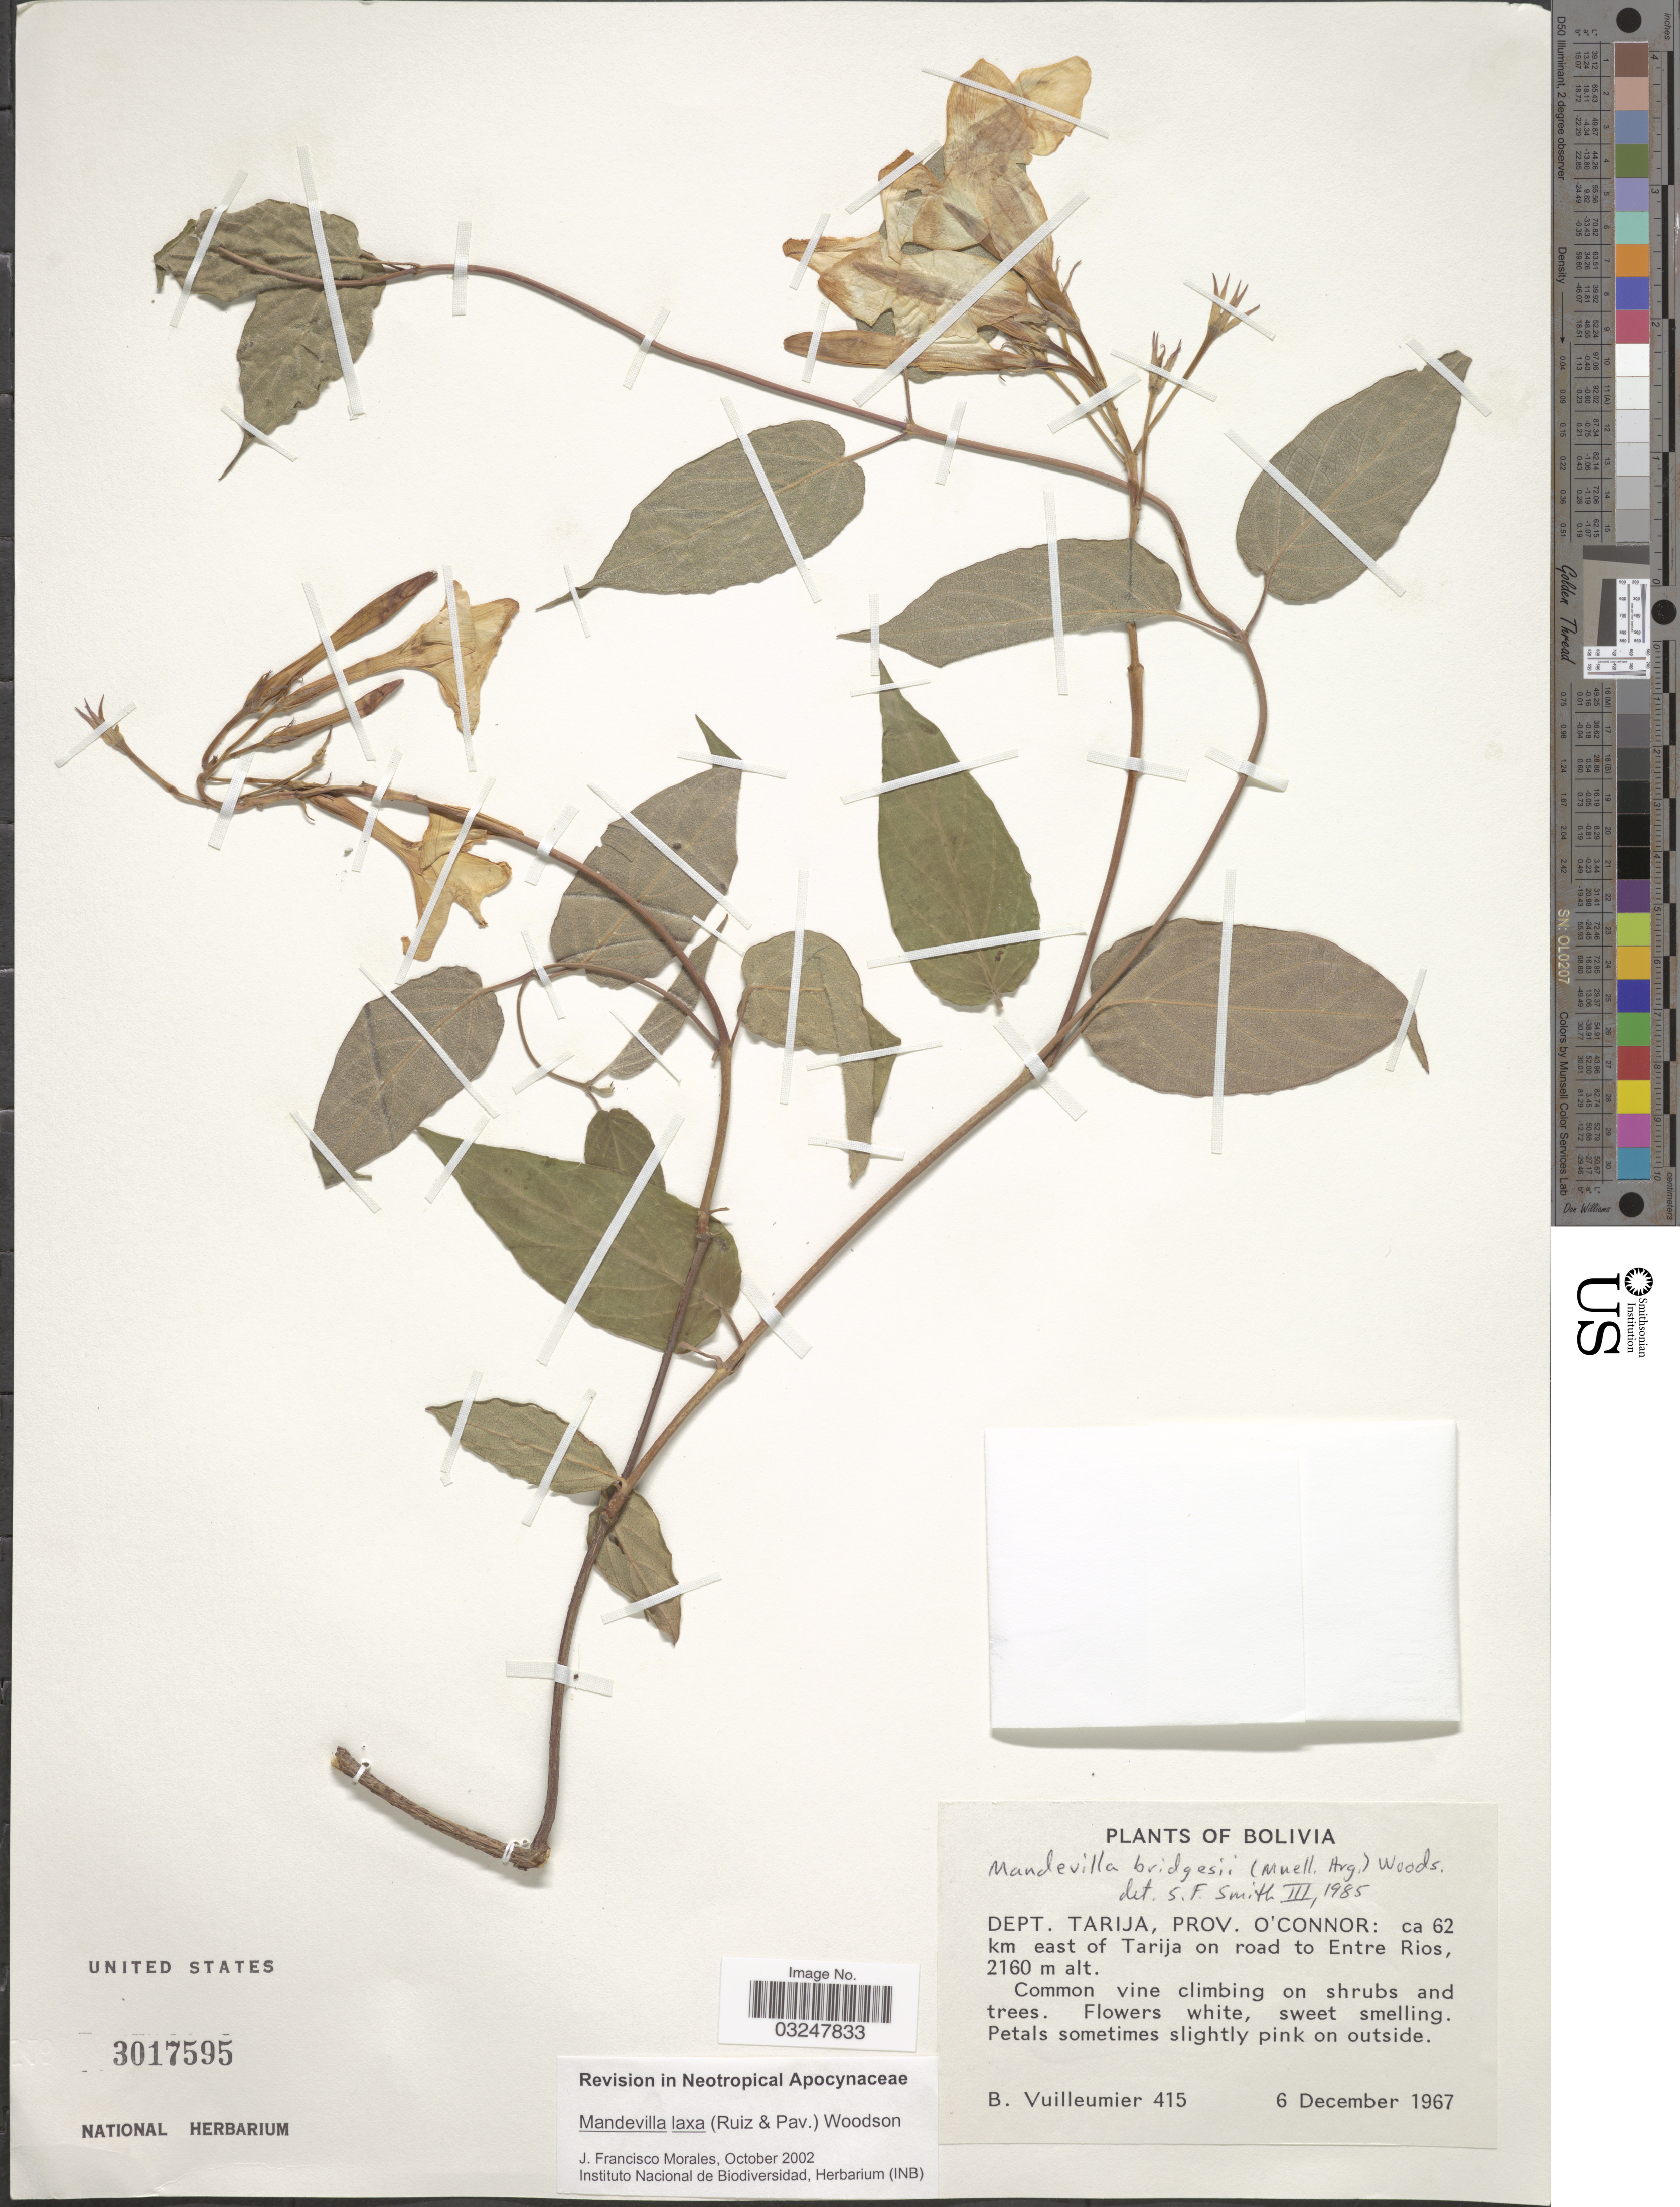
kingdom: Plantae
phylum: Tracheophyta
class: Magnoliopsida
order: Gentianales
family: Apocynaceae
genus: Mandevilla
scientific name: Mandevilla laxa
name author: (Ruiz & Pav.) J. Woodson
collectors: B. Vuilleumier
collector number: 415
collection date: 1967-12-06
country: Bolivia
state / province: Tarija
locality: Dept. Tarija, Prov. O'Connor: ca 62 km east of Tarija on road to Entre Rios.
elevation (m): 2160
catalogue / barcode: US 3017595